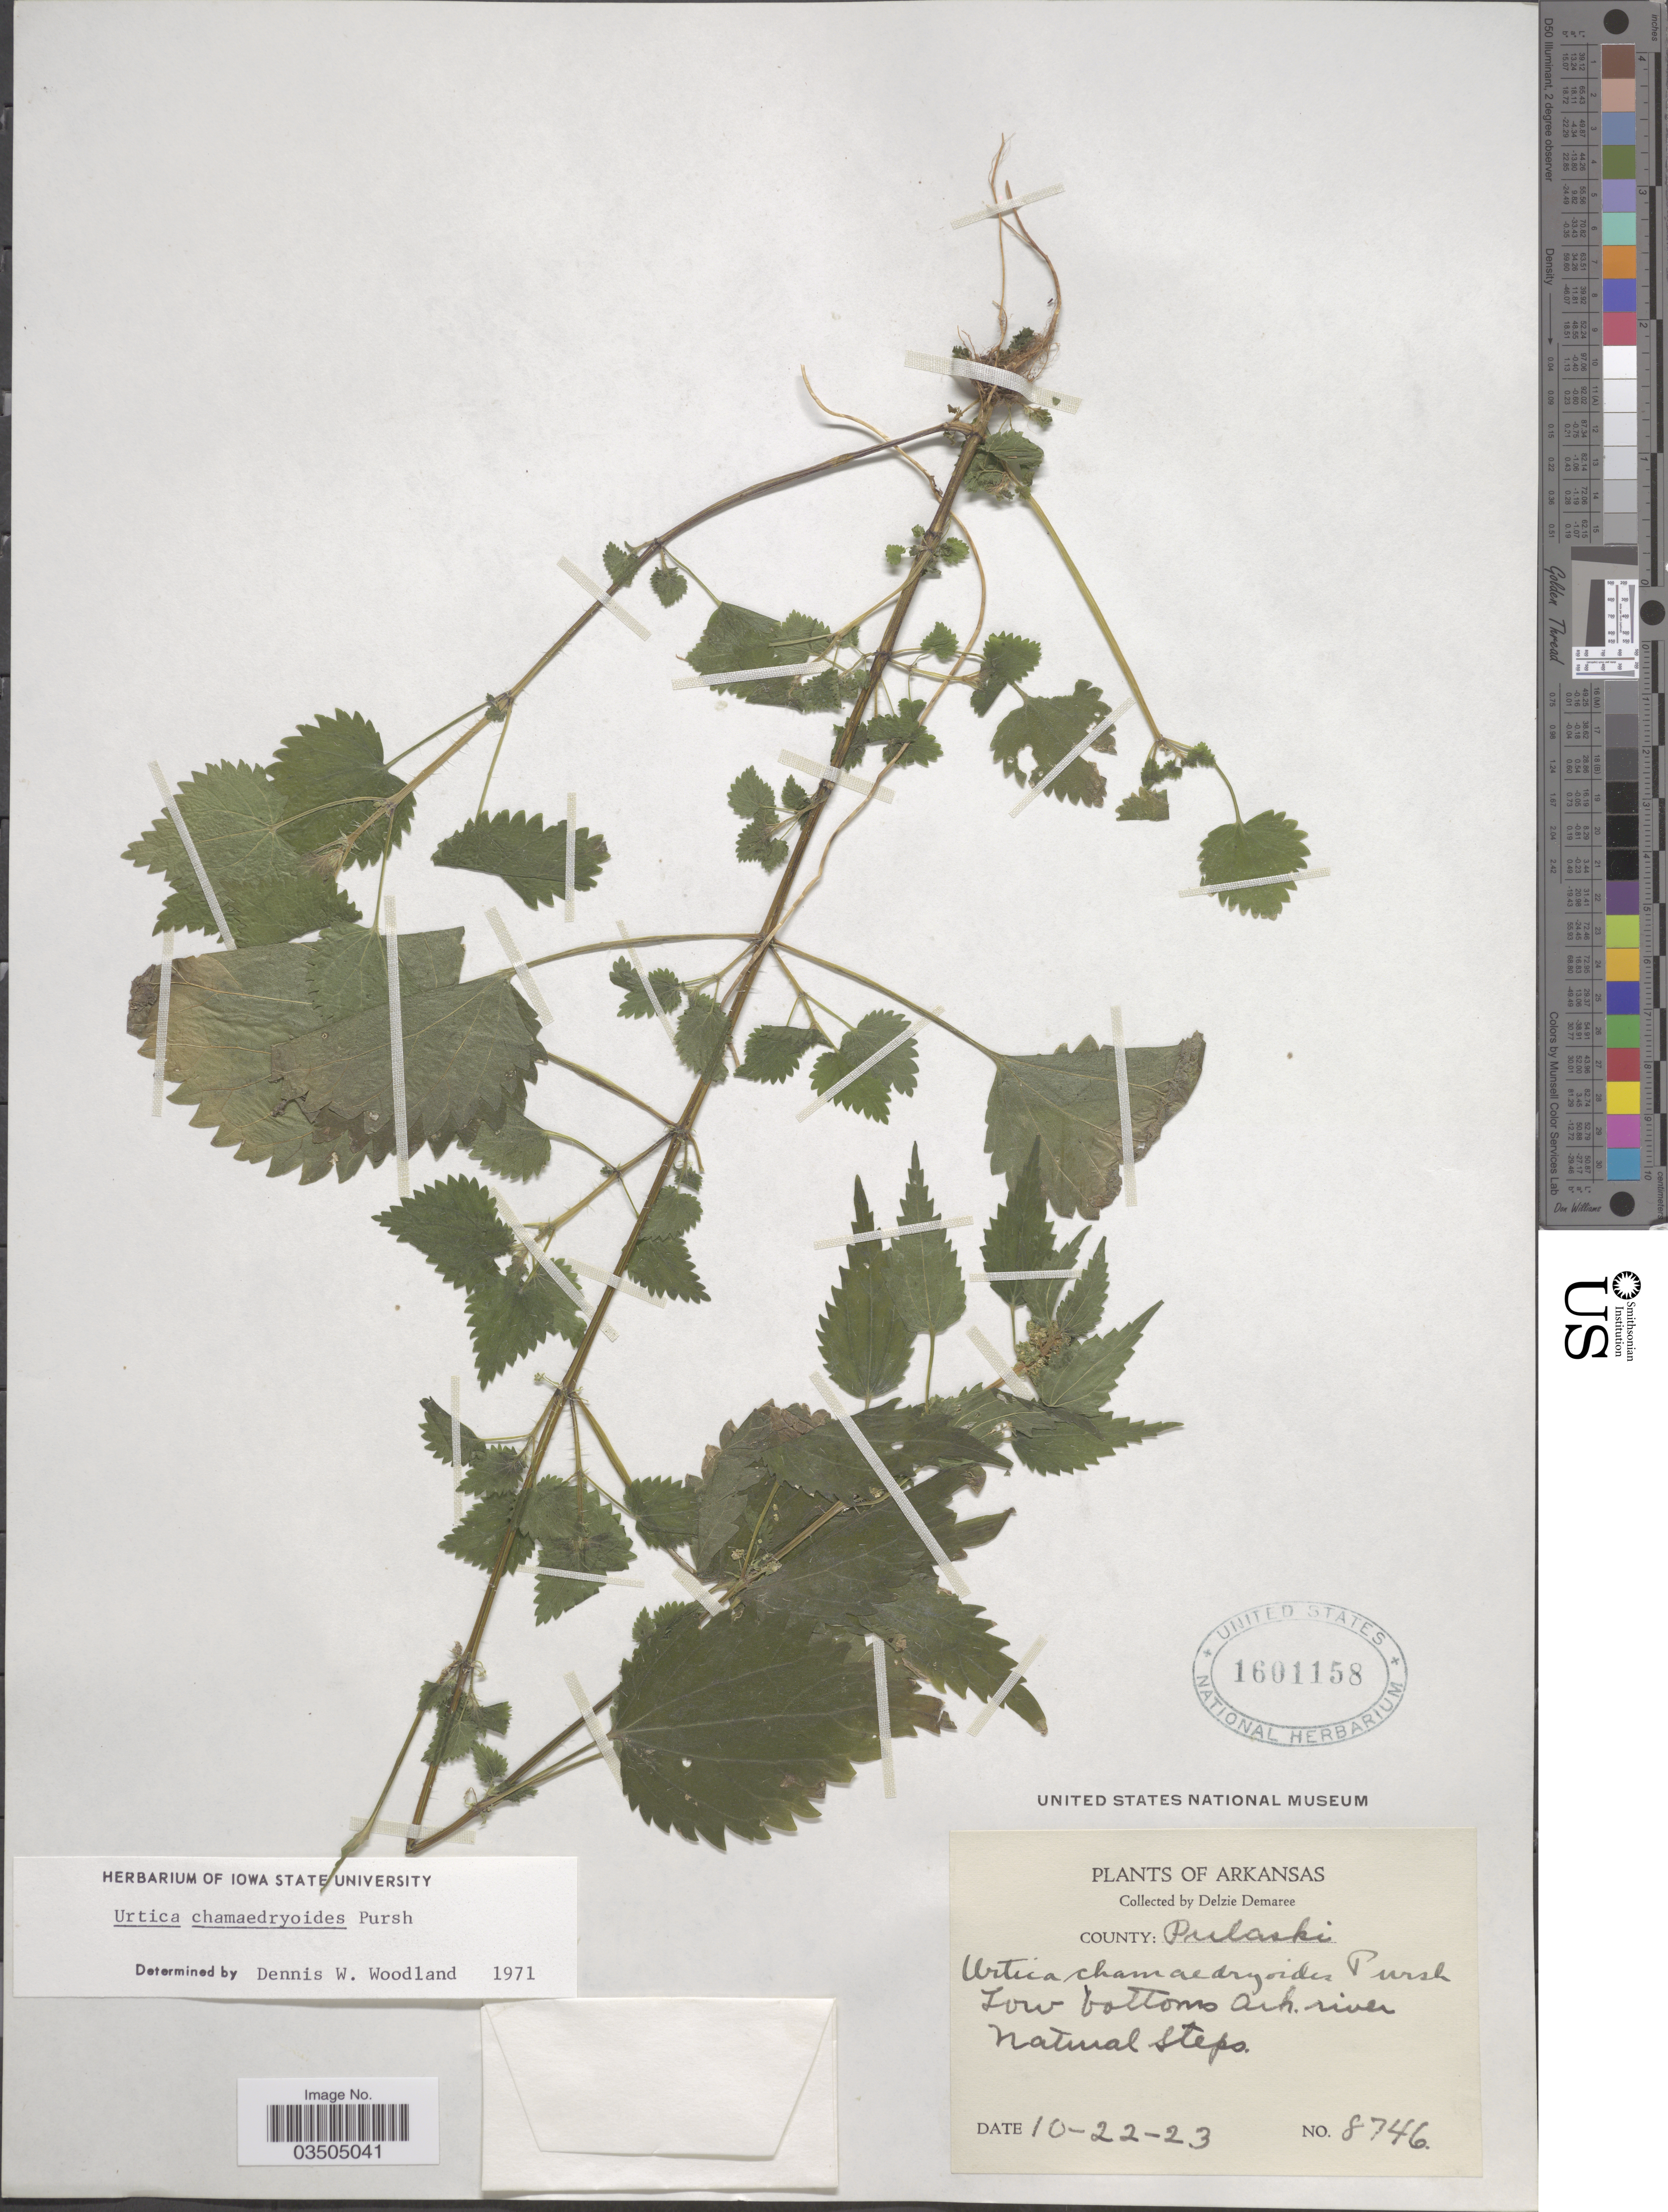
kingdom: Plantae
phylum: Tracheophyta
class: Magnoliopsida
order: Rosales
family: Urticaceae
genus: Urtica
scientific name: Urtica chamaedryoides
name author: Pursh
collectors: D. Damaree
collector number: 8746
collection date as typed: Transcribed d/m/y: 22/10/23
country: United States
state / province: Arkansas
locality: County: Pulaski. Low bottoms Ark. river.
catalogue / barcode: US 1601158